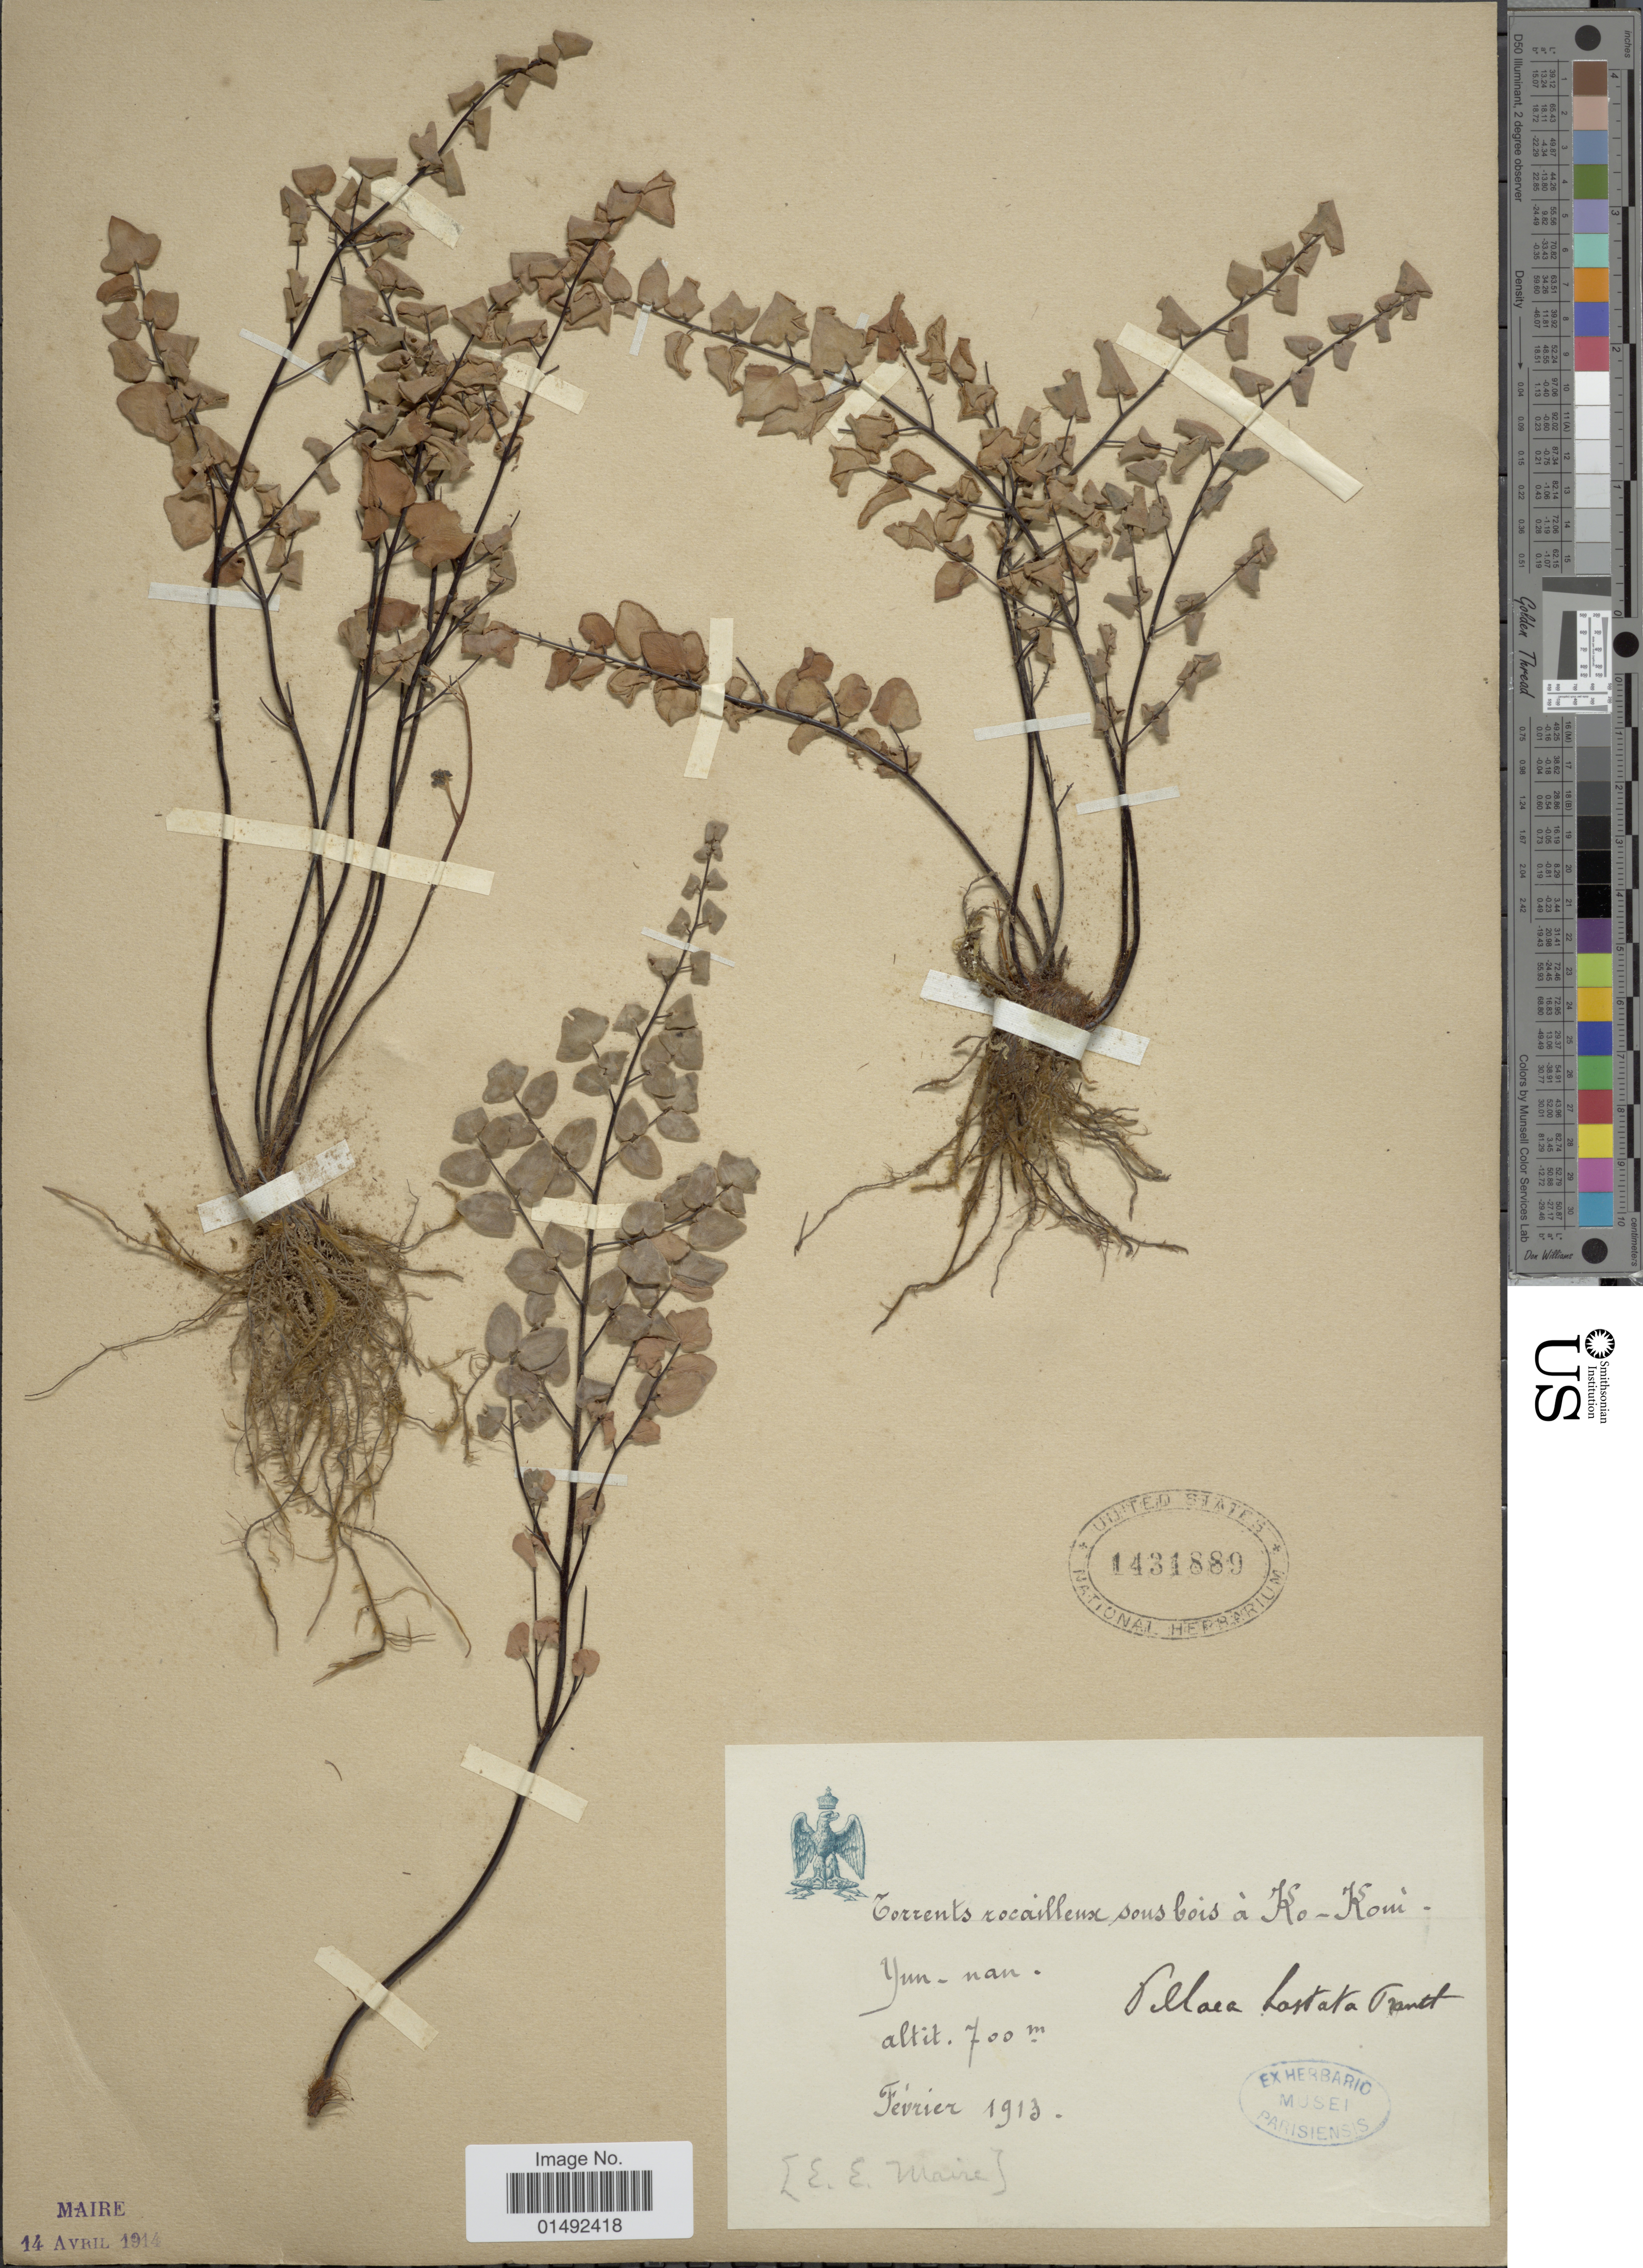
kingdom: Plantae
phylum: Tracheophyta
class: Polypodiopsida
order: Polypodiales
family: Pteridaceae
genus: Pellaea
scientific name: Pellaea calomelanos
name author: (Sw.) Link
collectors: E. E. Maire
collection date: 1913-02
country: China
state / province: Yunnan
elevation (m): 700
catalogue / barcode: US 1431889